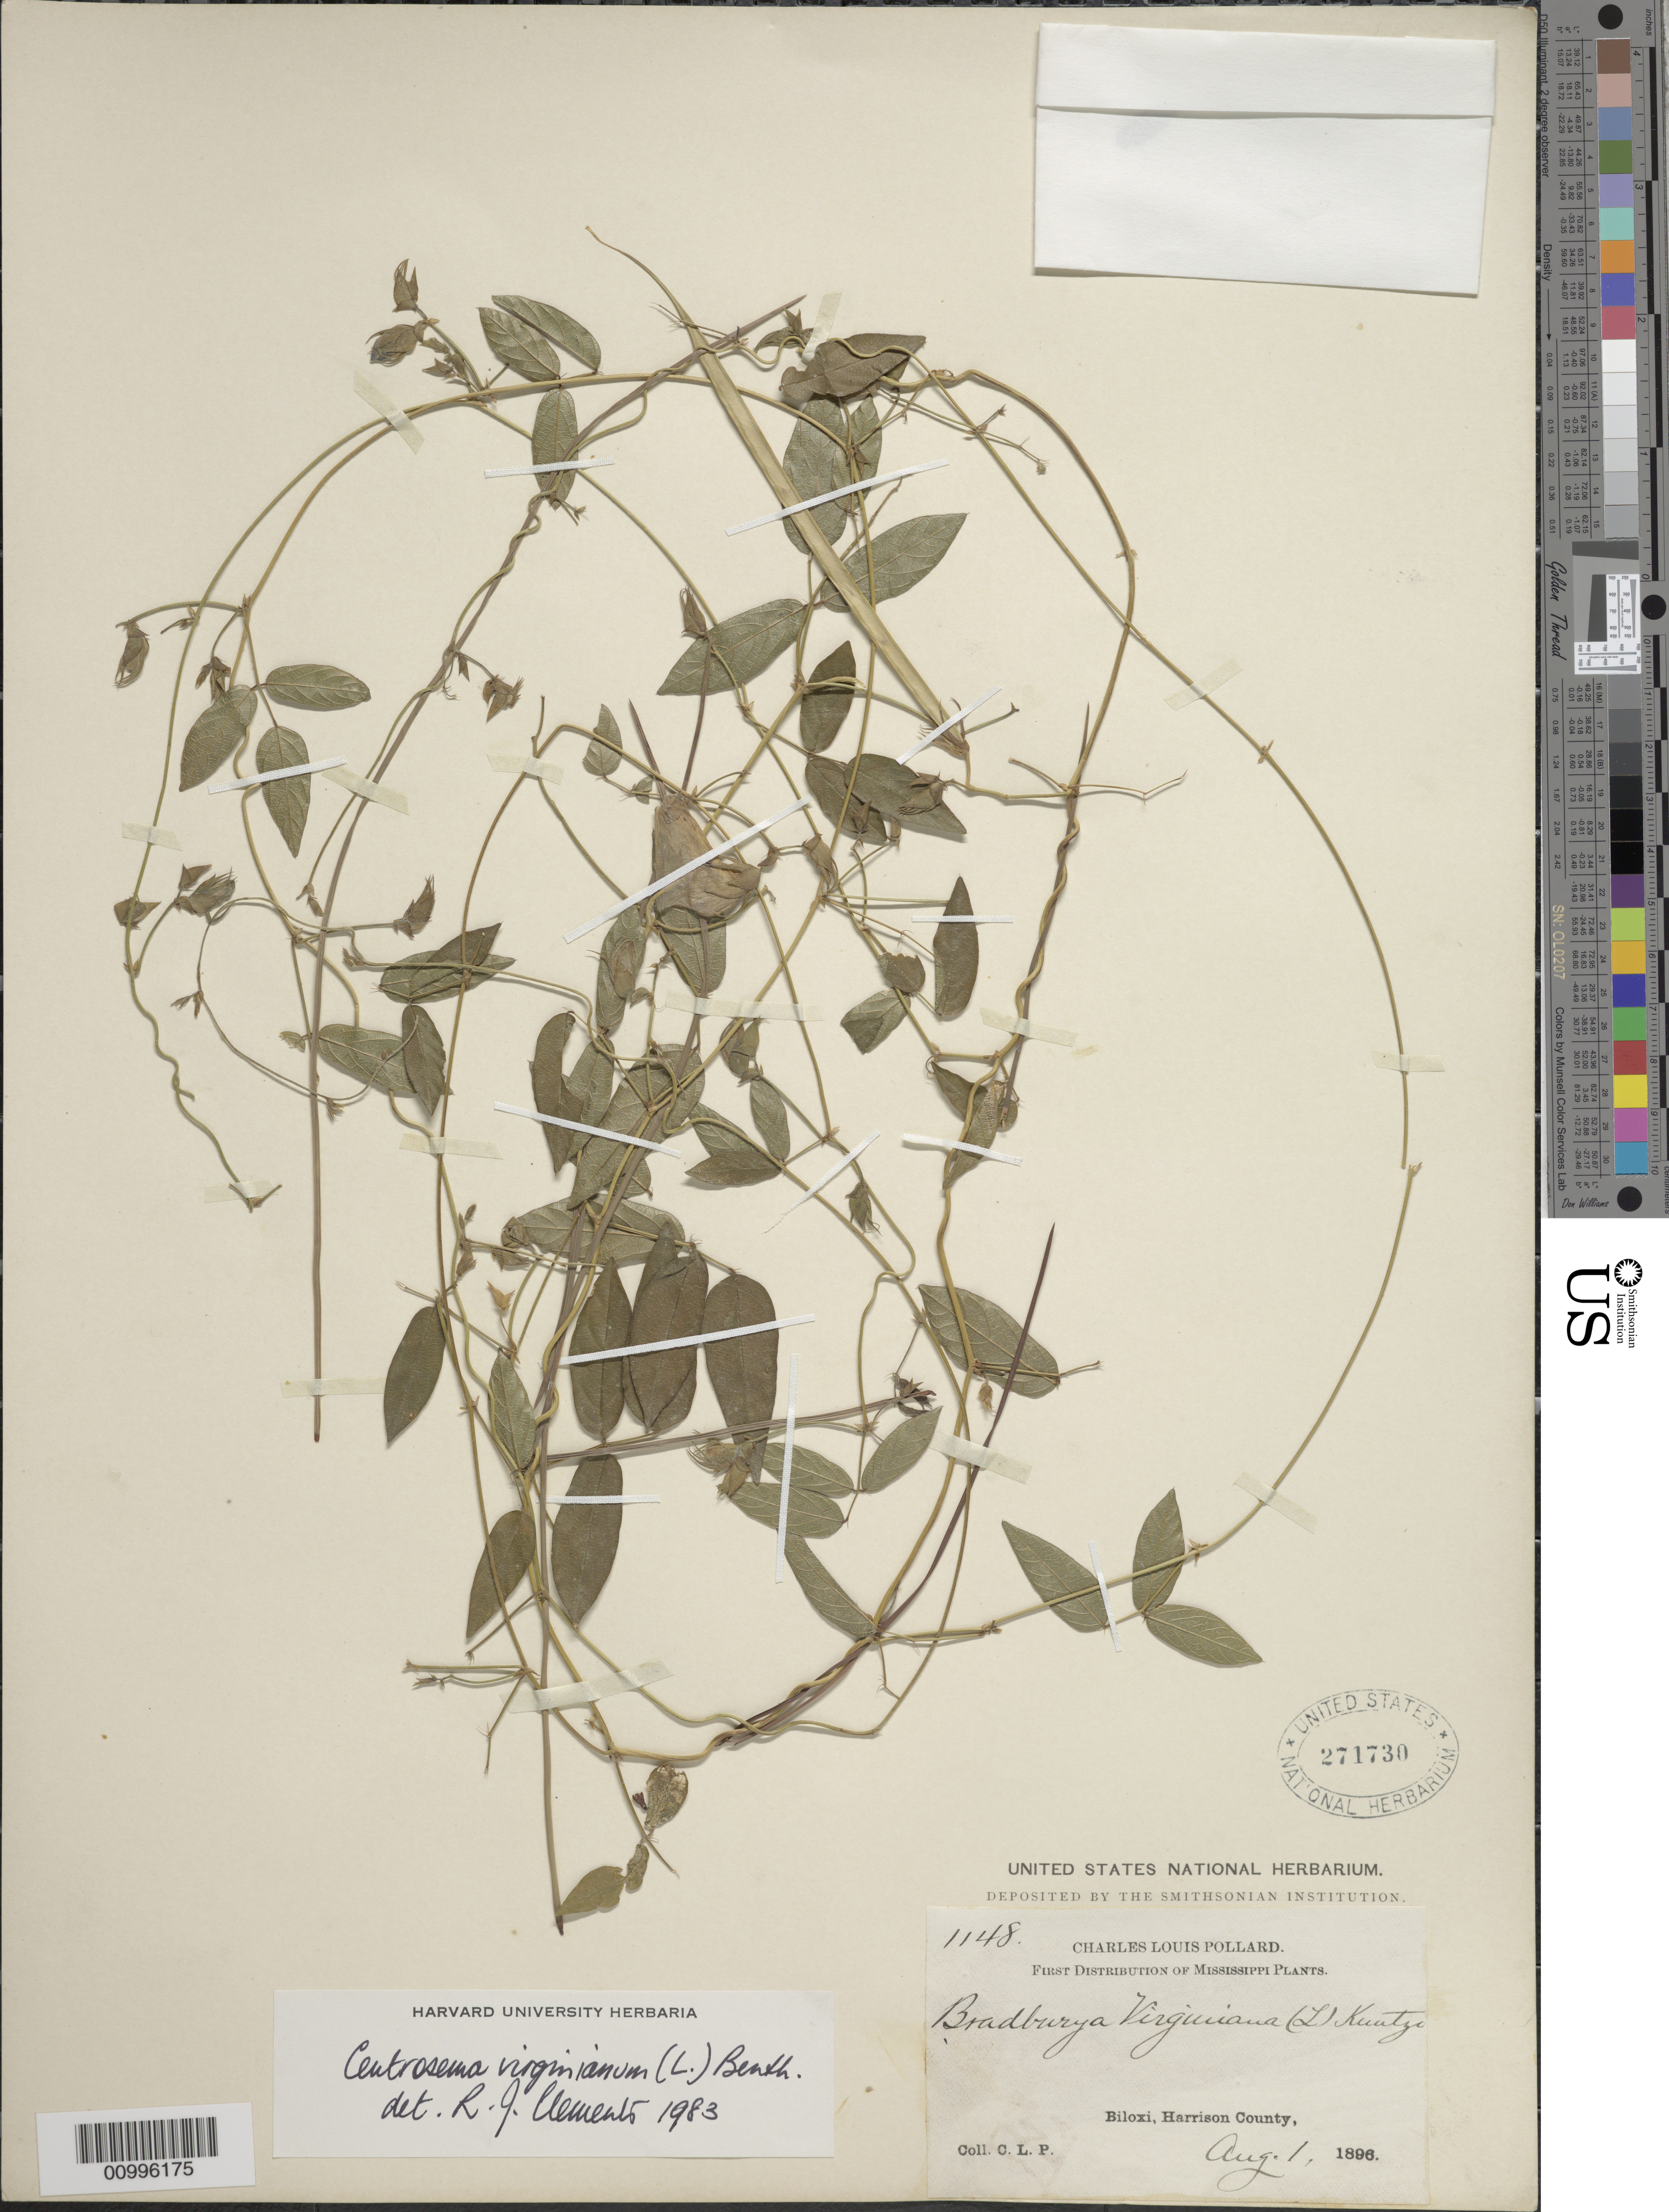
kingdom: Plantae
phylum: Tracheophyta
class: Magnoliopsida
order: Fabales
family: Fabaceae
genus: Centrosema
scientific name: Centrosema virginianum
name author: (L.) Benth.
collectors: C. L. Pollard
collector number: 1148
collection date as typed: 01 Aug 1896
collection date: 1896-08-01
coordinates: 0 N, 0 E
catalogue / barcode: US 271730